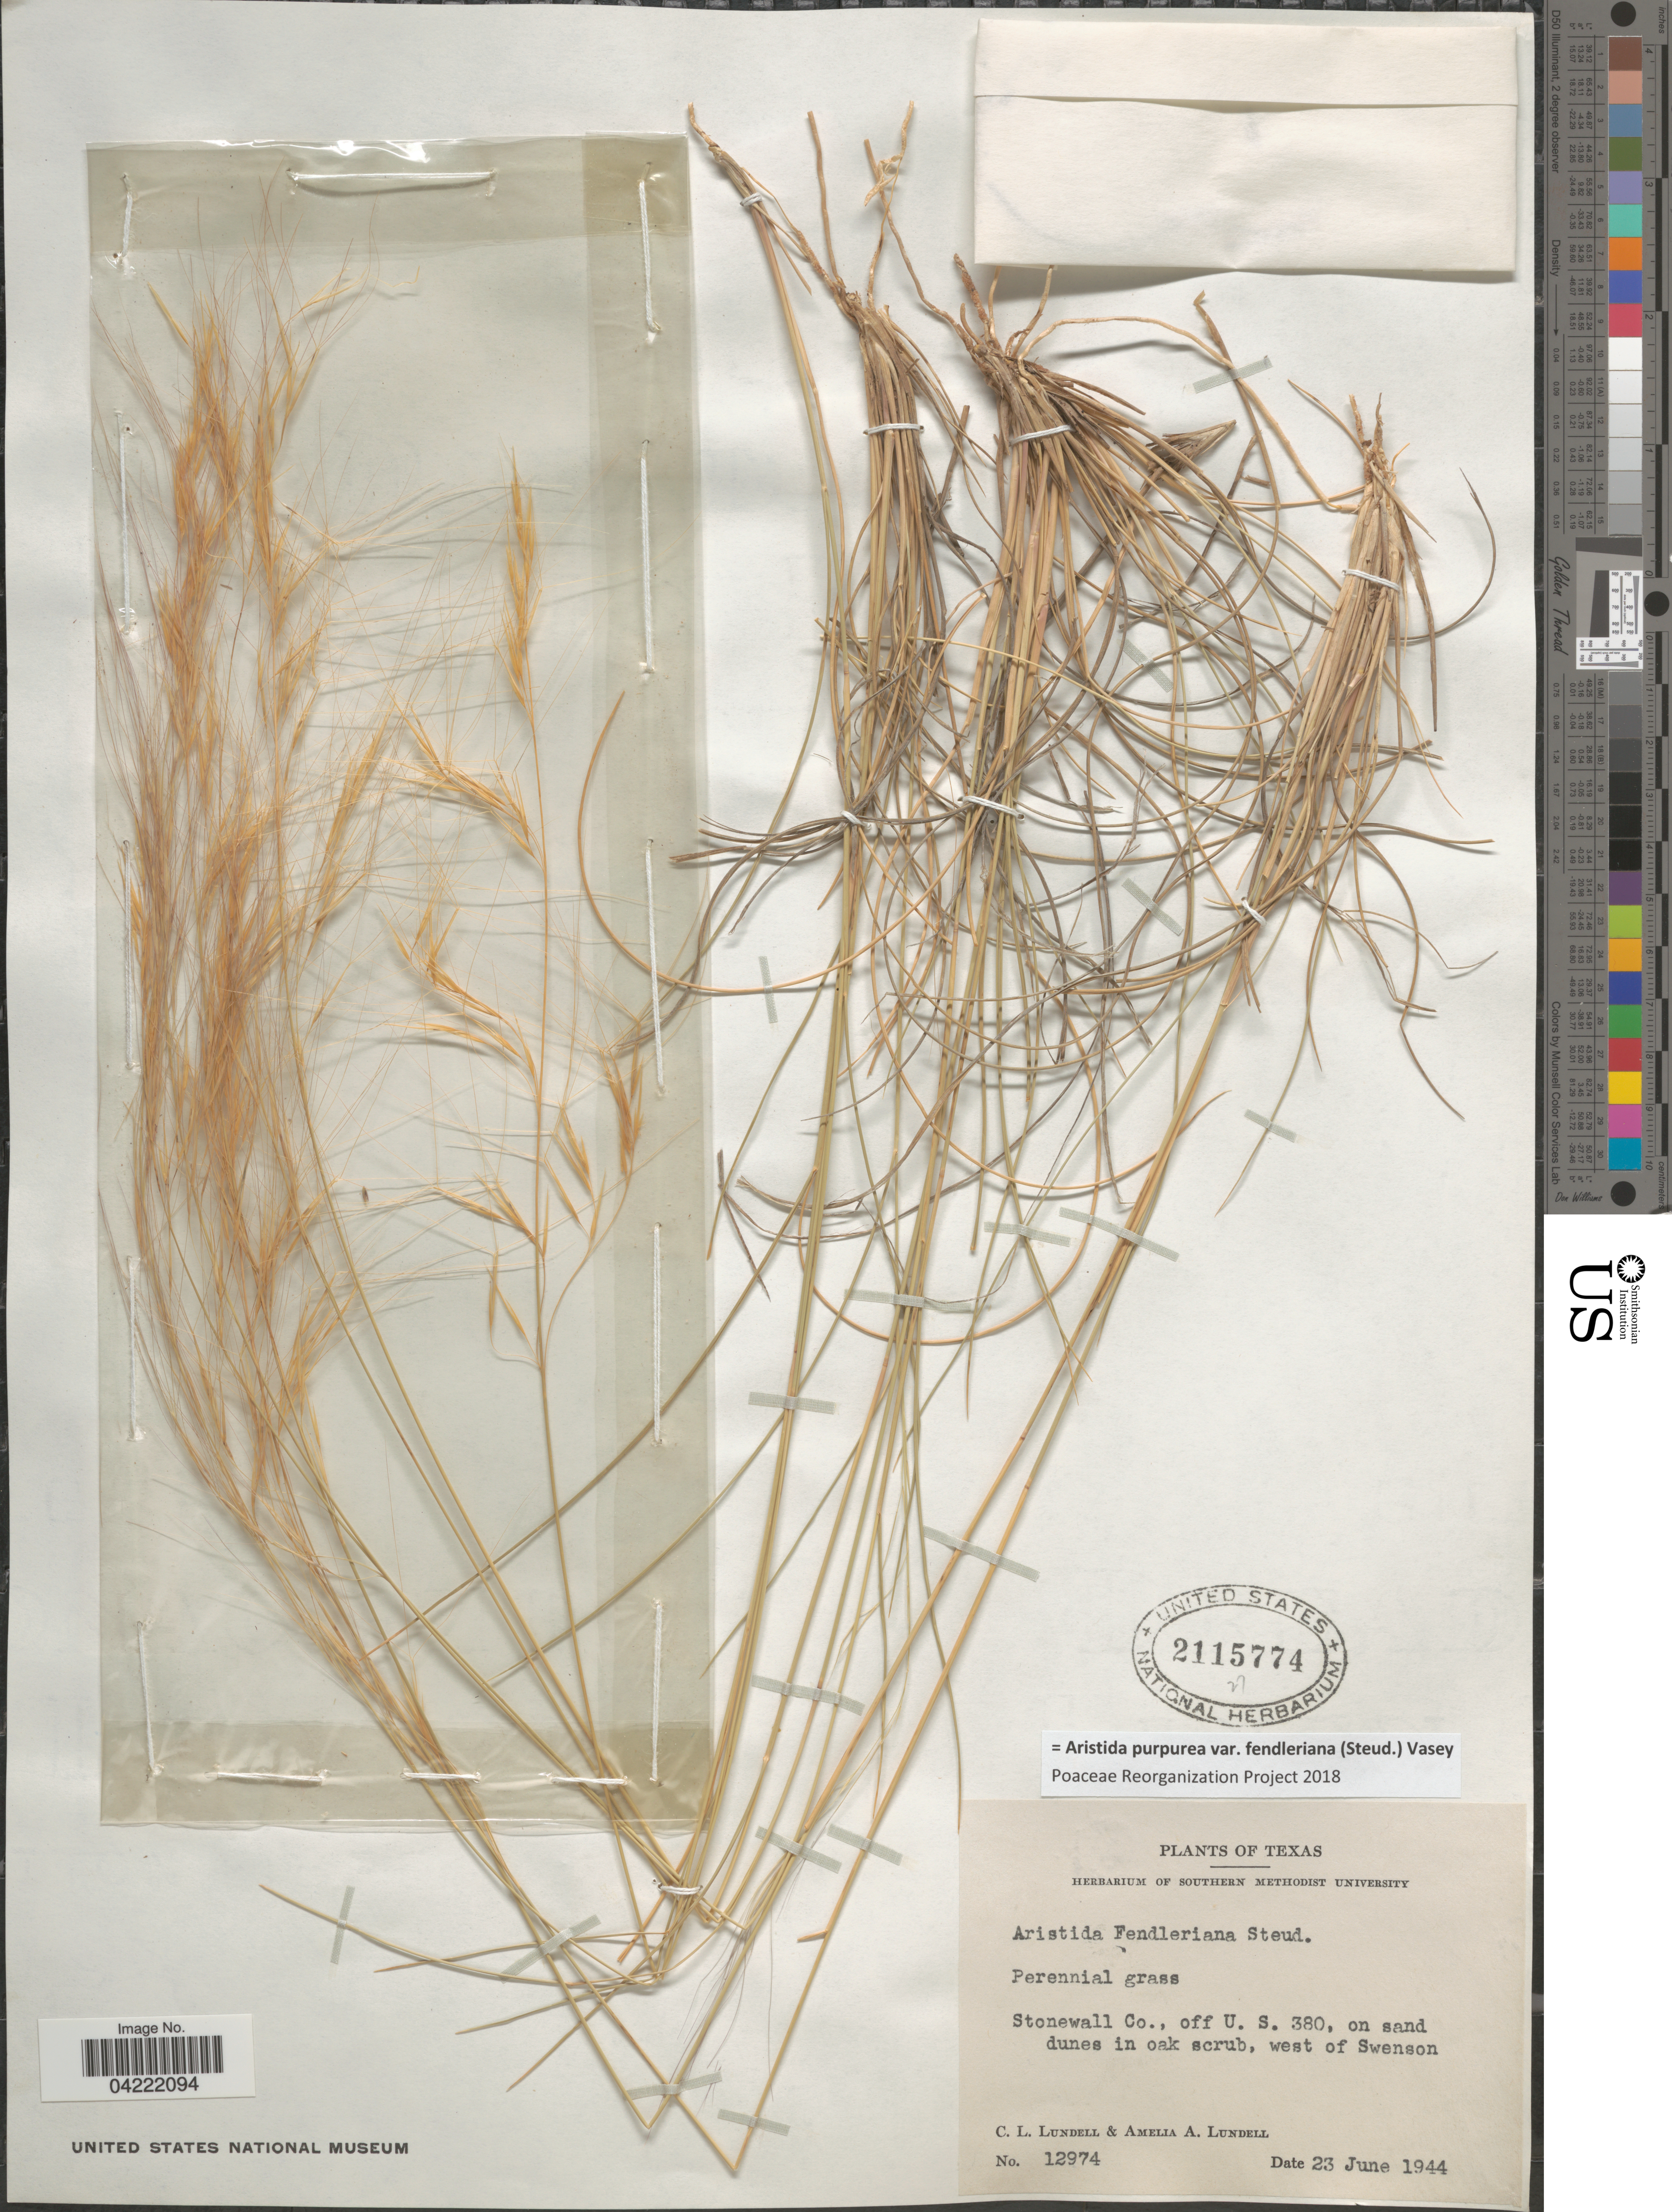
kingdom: Plantae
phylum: Tracheophyta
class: Liliopsida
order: Poales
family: Poaceae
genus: Aristida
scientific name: Aristida purpurea var. fendleriana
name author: (Steud.) Vasey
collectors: C. L. Lundell & A. A. Lundell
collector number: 12974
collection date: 1944-06-23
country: United States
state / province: Texas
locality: Perennial grass. Stonewall Co., off U.S. 380, on sand dunes in oak scrub, west of Swenson.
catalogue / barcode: US 2115774